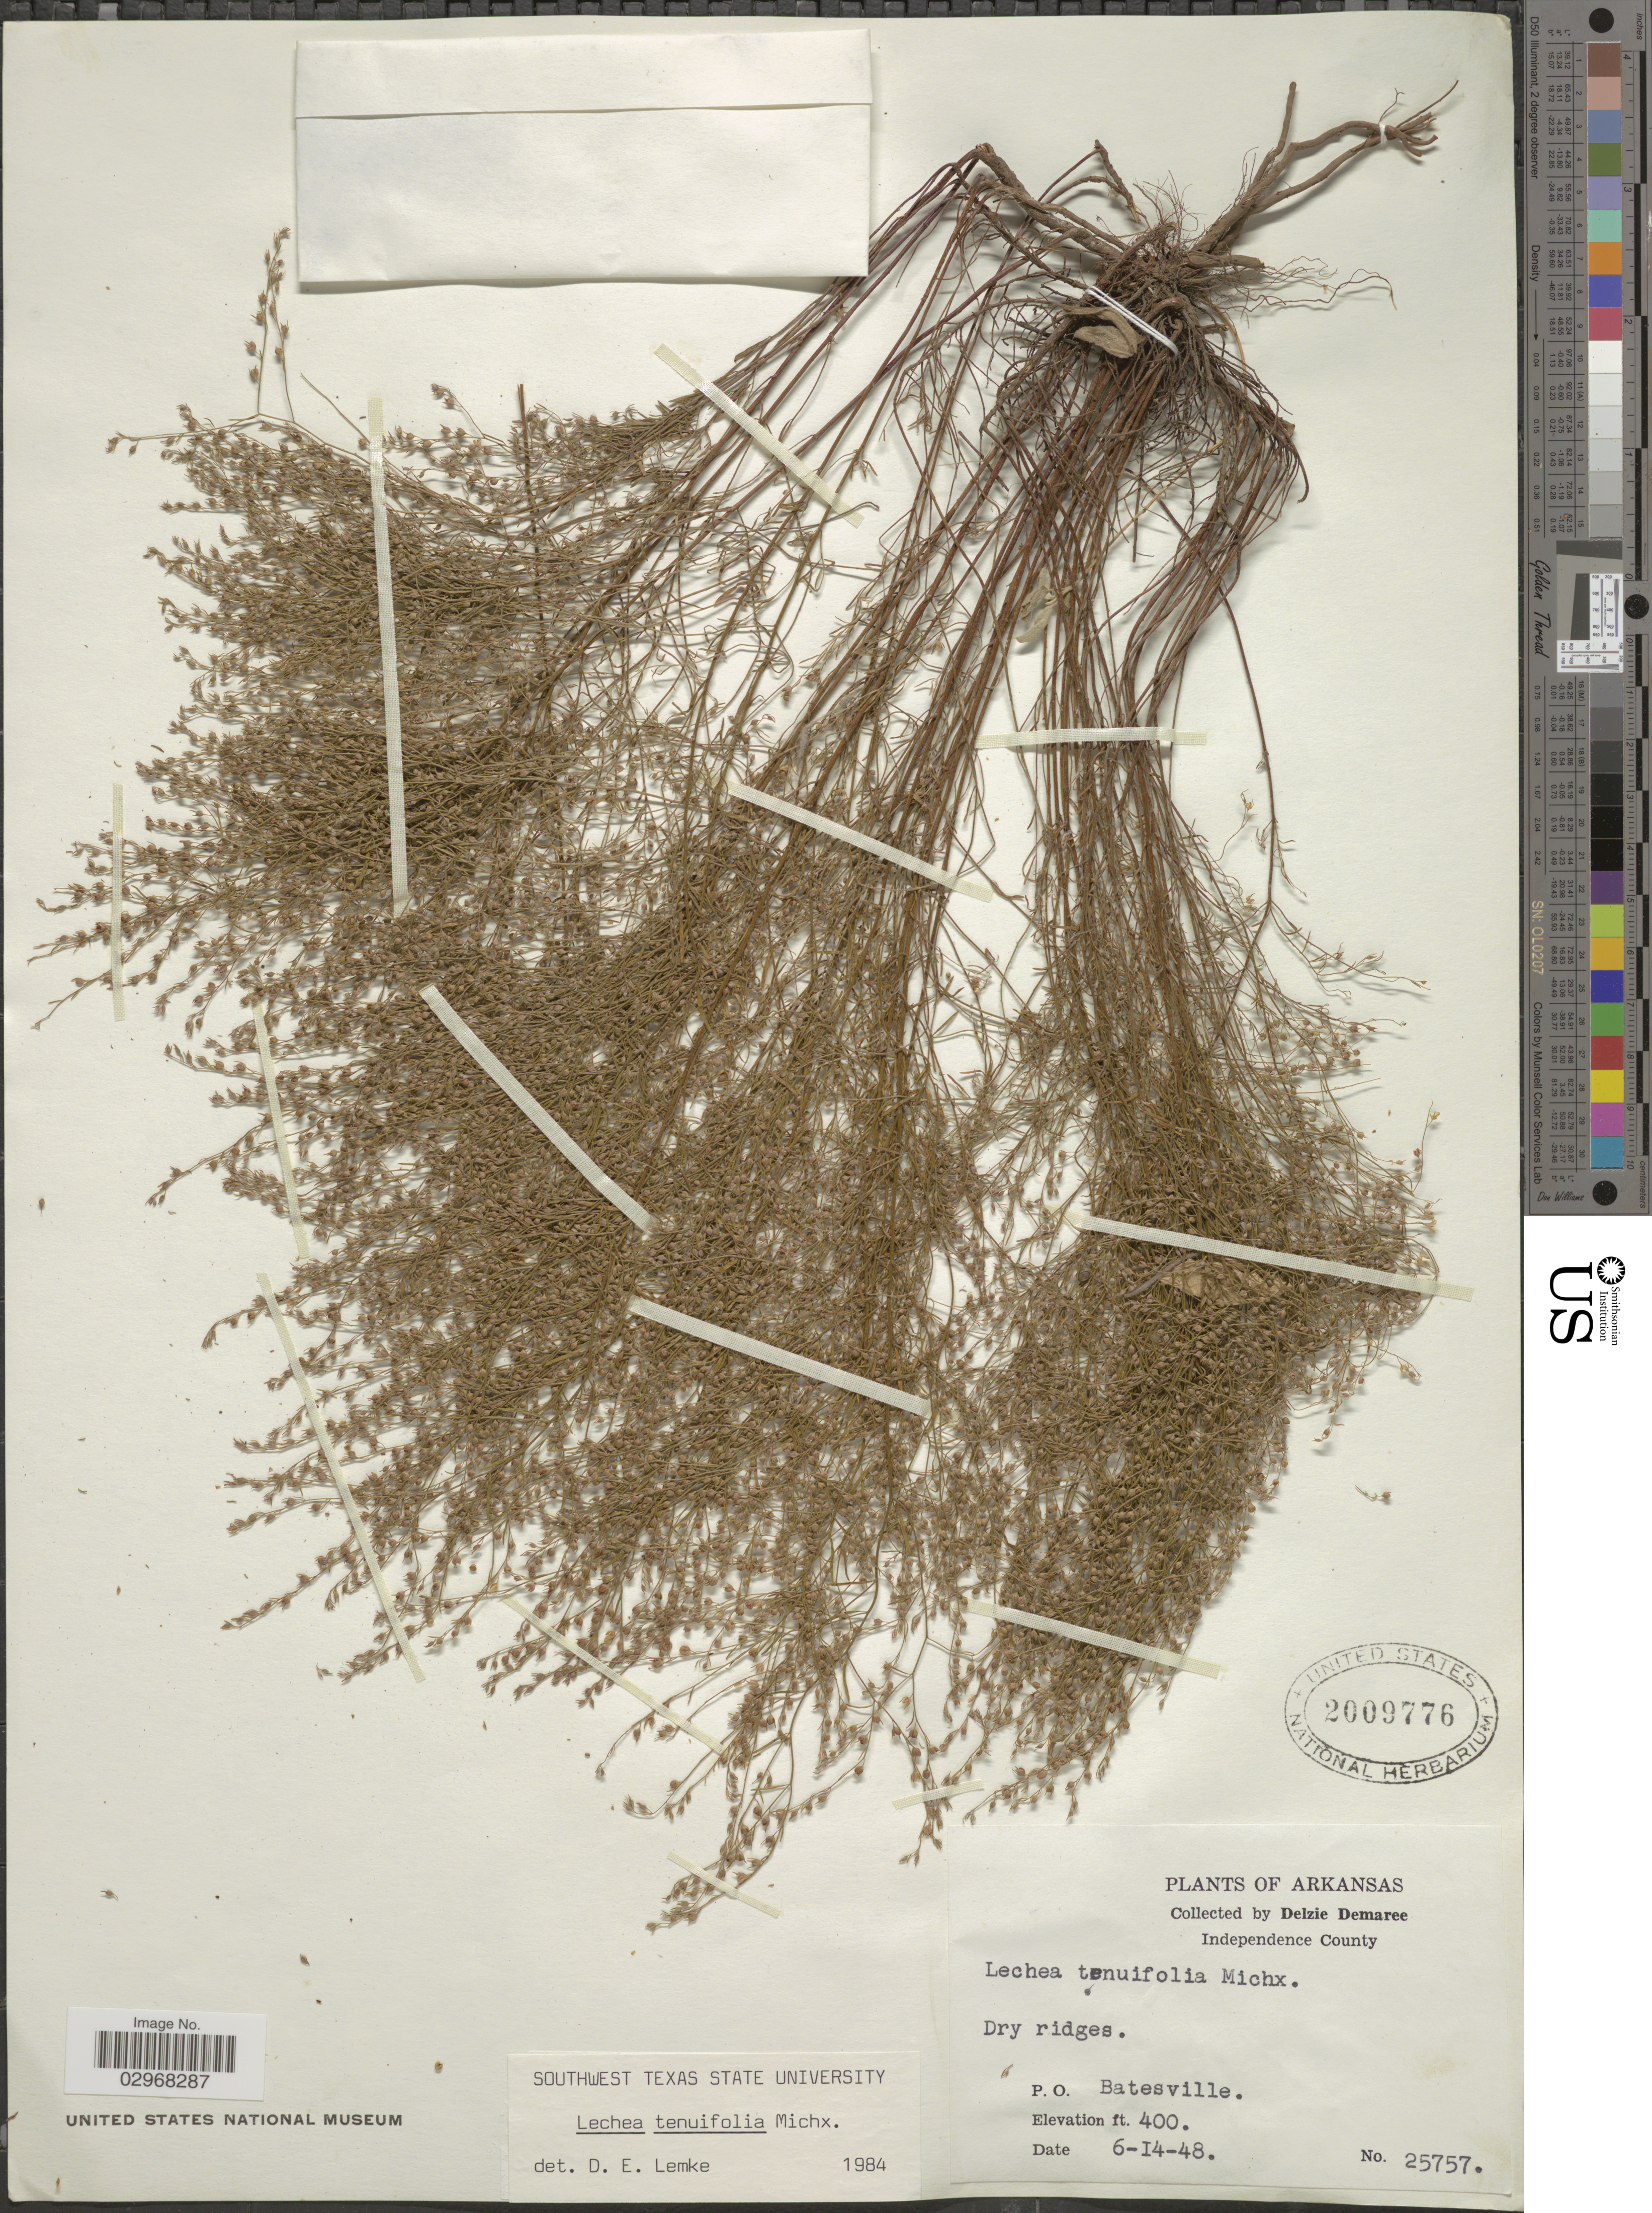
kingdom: Plantae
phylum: Tracheophyta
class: Magnoliopsida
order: Malvales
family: Cistaceae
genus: Lechea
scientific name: Lechea tenuifolia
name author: Michx.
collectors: D. Demaree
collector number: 25757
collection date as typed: Transcribed d/m/y: 14/6/48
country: United States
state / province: Arkansas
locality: Independence County. P.O. Batesville.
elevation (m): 122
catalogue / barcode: US 2009776